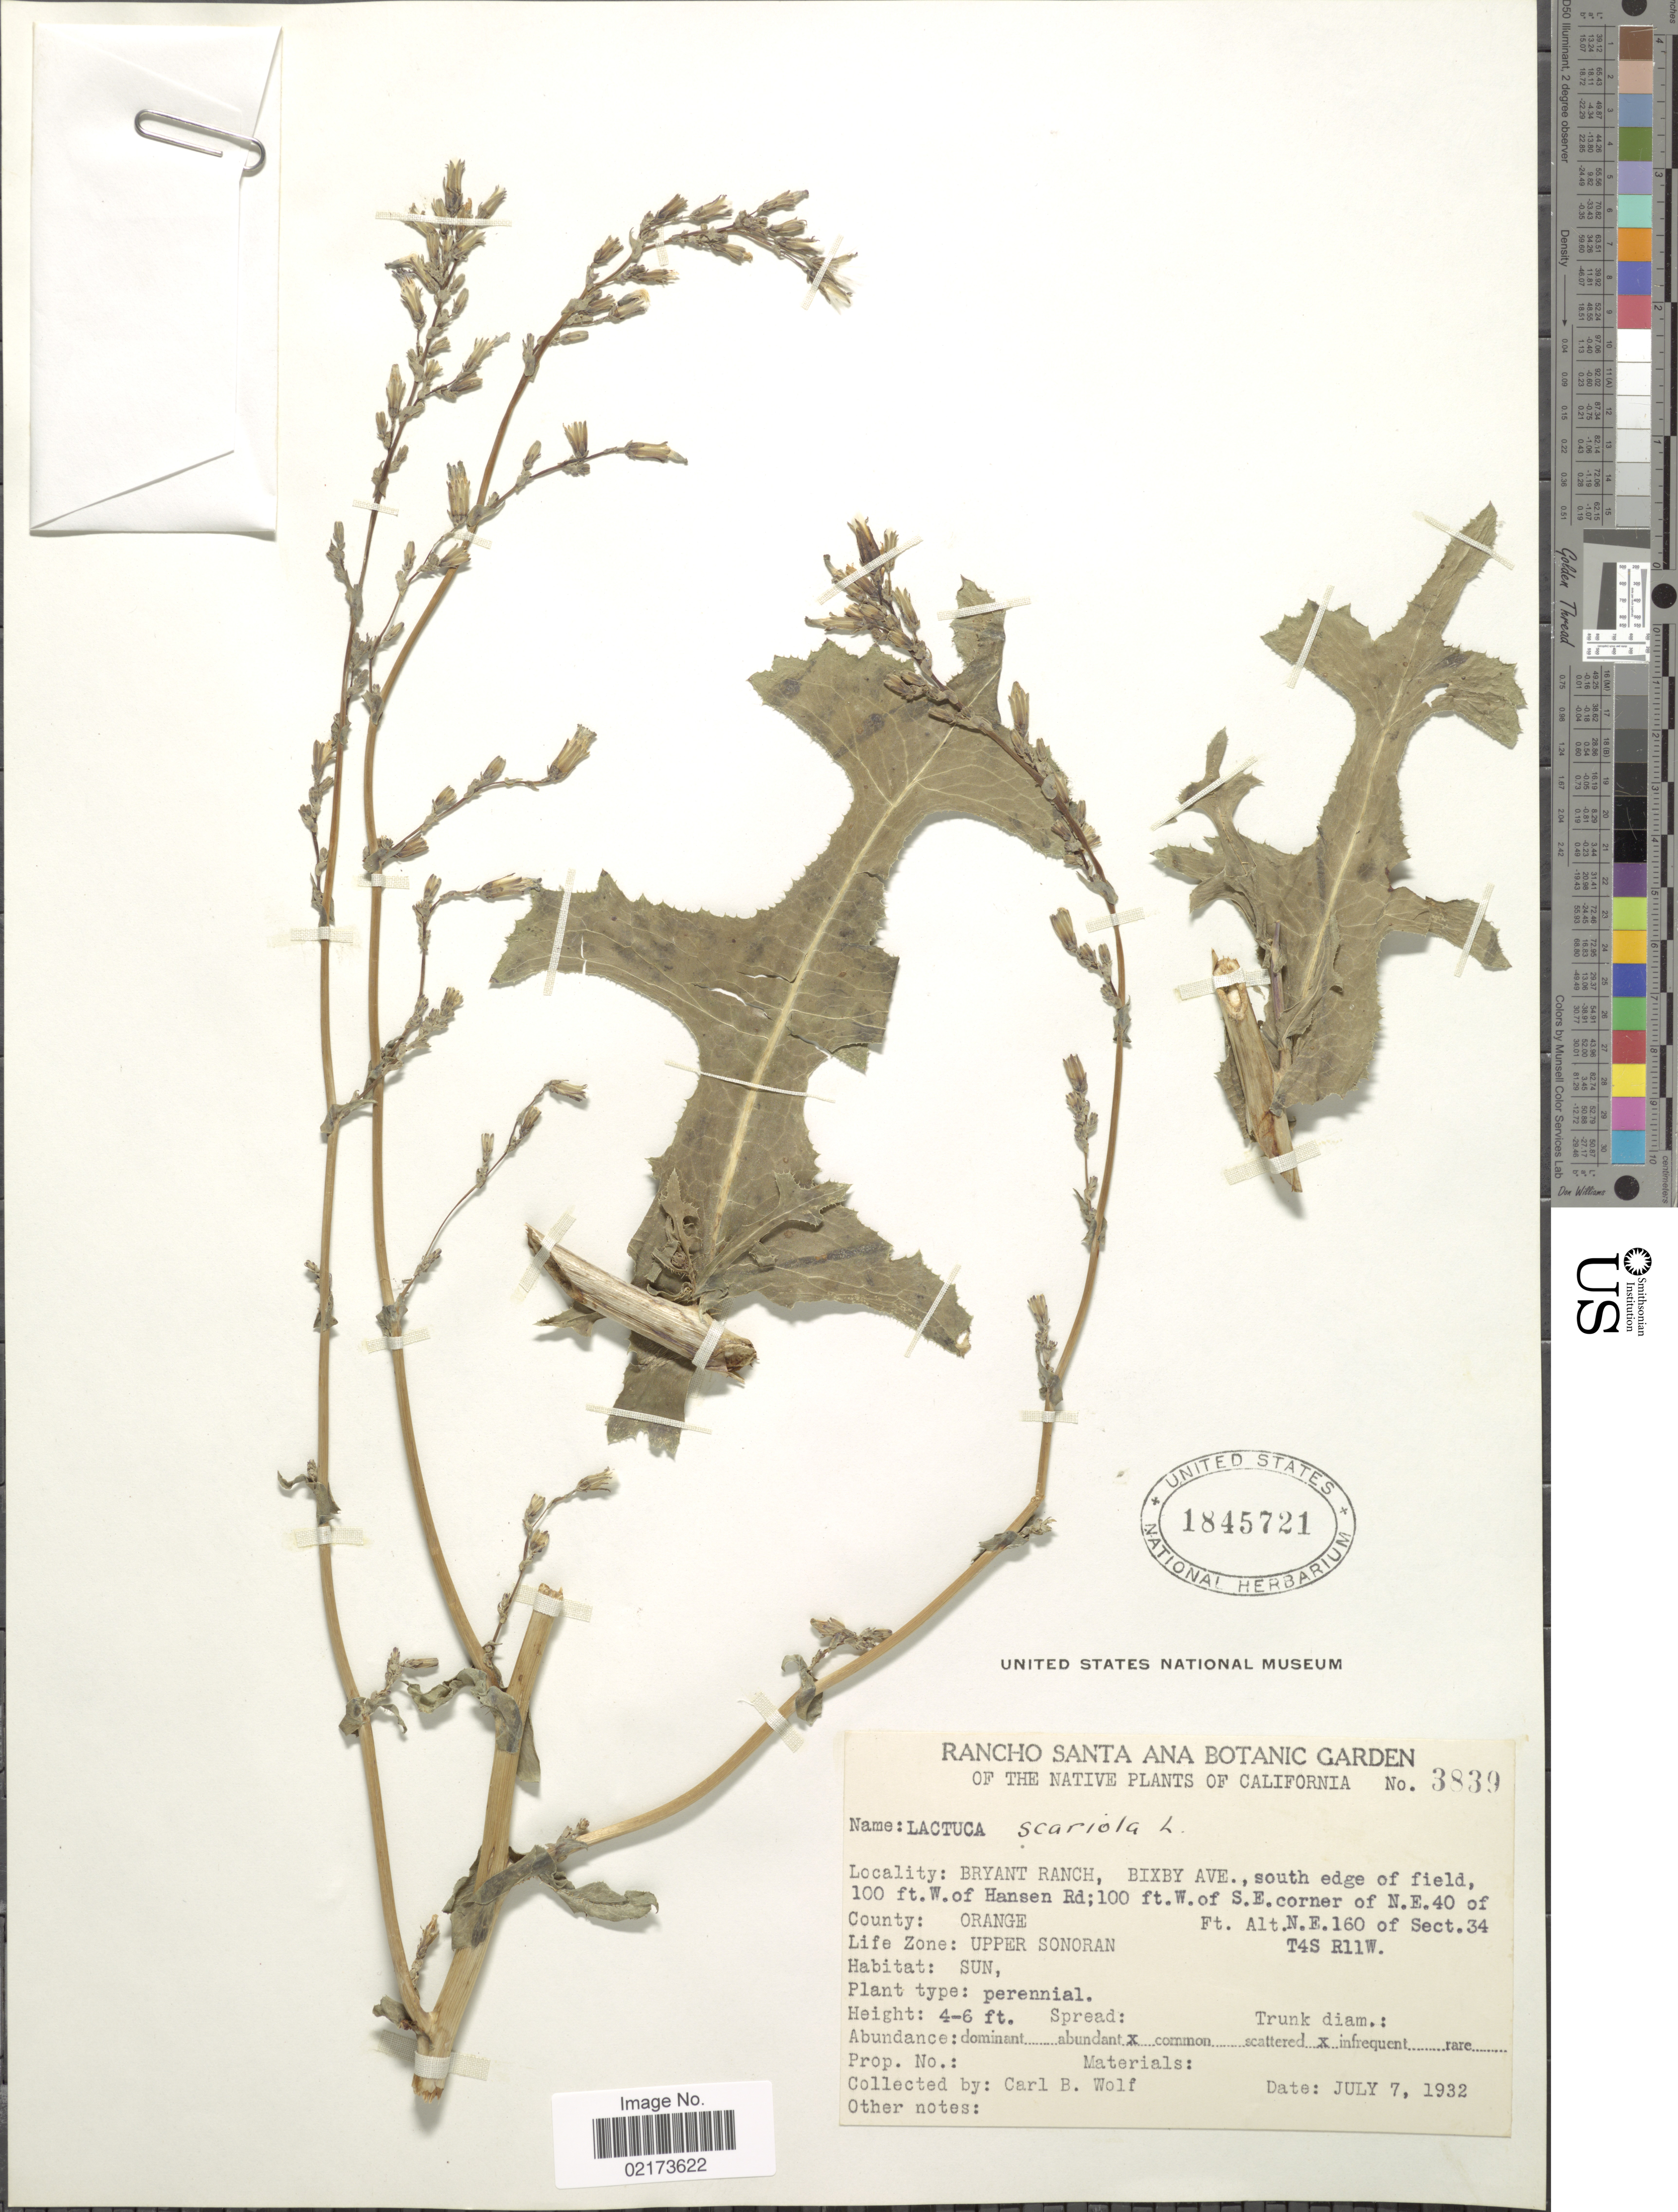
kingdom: Plantae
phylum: Tracheophyta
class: Magnoliopsida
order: Asterales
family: Asteraceae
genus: Lactuca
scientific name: Lactuca serriola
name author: L.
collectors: C. B. Wolf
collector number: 3839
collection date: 1932-07-07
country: United States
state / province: California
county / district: Orange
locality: Bryant Ranch, Bixby ave, south edge of field, W. of Hansen Rd, W. of S. E. corner of N. E. 40 of N. E. 160 of Sect. 34, T4S, R11W, County Orange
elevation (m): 30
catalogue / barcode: US 1845721